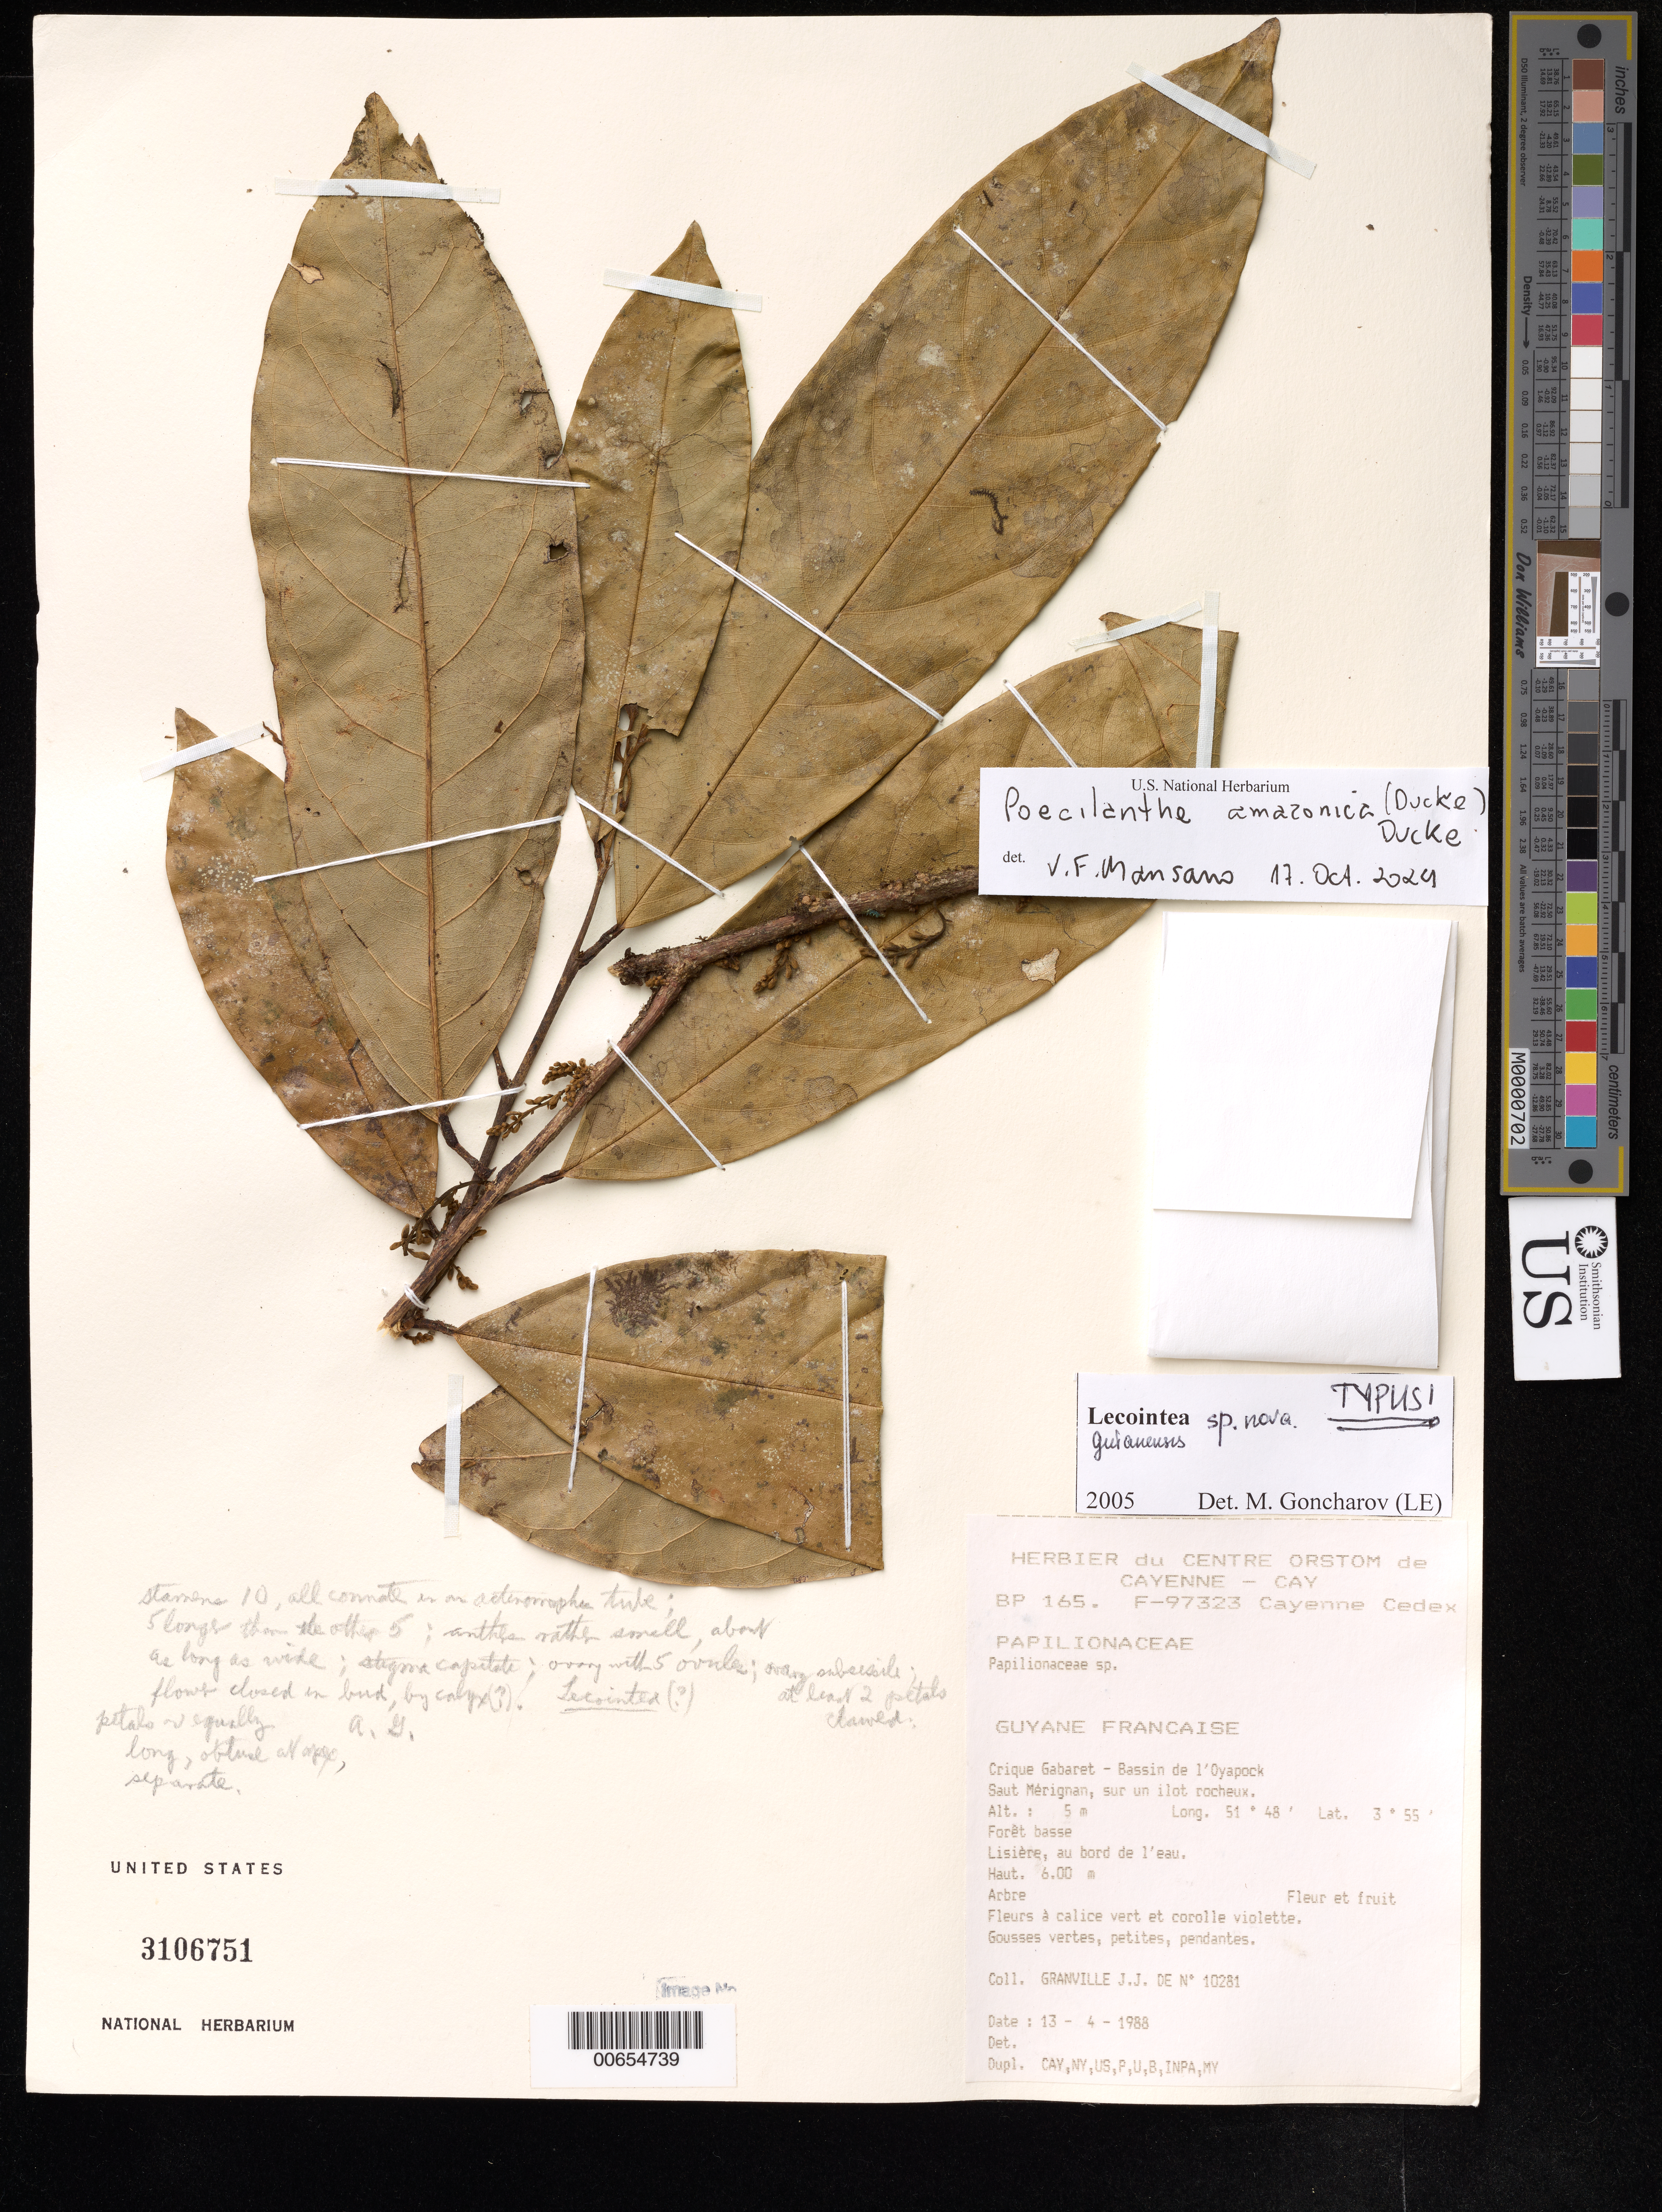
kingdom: Plantae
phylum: Tracheophyta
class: Magnoliopsida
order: Fabales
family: Fabaceae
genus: Lecointea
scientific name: Lecointea guianensis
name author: M.Yu. Gontsch. & Yakovlev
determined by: Goncharov, M. Yu.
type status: Holotype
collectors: J.-J. de Granville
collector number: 10281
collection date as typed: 13 Apr 1988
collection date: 1988-04-13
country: French Guiana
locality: Crique Gabaret - Bassin de l'Oyapock. Saut Mérignan, sur un ilot rocheux.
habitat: Forêt basse. Lisière, au bord de l'eau.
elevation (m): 5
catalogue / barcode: US 3106751